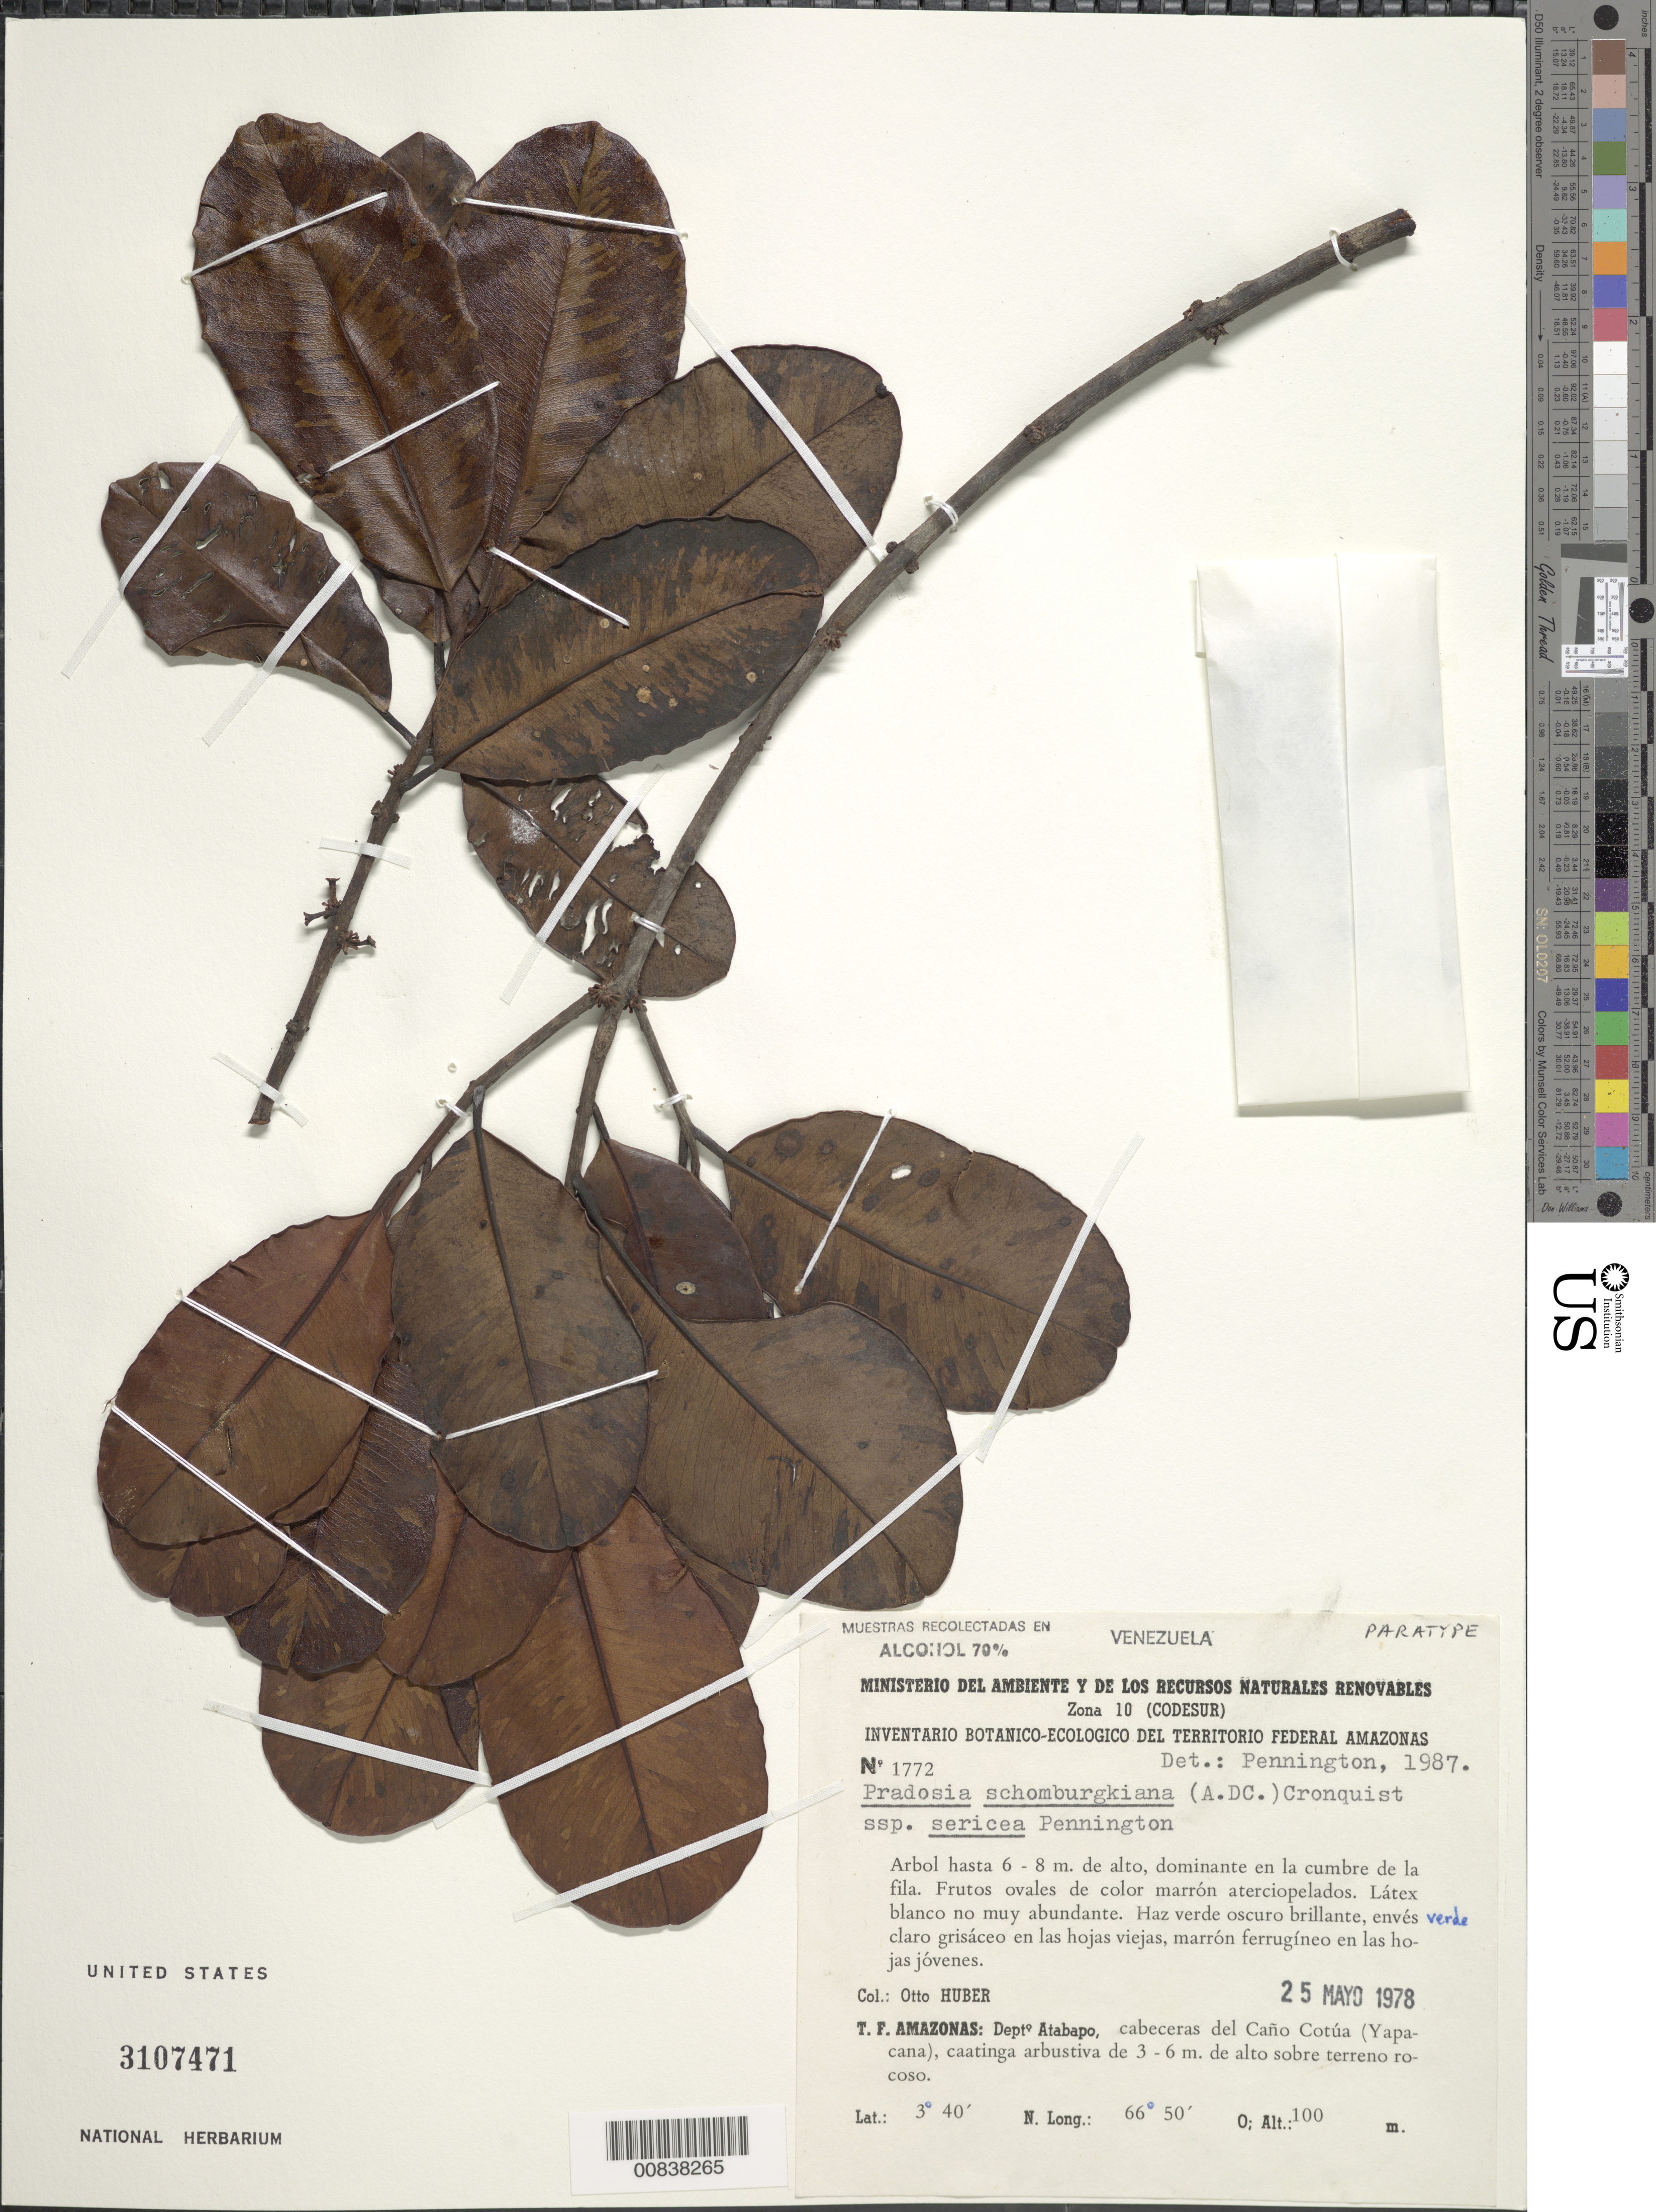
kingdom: Plantae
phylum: Tracheophyta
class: Magnoliopsida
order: Ericales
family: Sapotaceae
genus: Pradosia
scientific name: Pradosia schomburgkiana subsp. sericea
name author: T.D. Penn.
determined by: Pennington, --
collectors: O. Huber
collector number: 1772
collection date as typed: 25-May-78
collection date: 1978-05-25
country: Venezuela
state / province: Amazonas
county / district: Atabapo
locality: Caño Cotúa (Yapacana)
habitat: Caatinga arbustiva de 3-6m de alt sobre terreno rocoso; en la cumbre de la fila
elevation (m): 100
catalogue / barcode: US 3107471